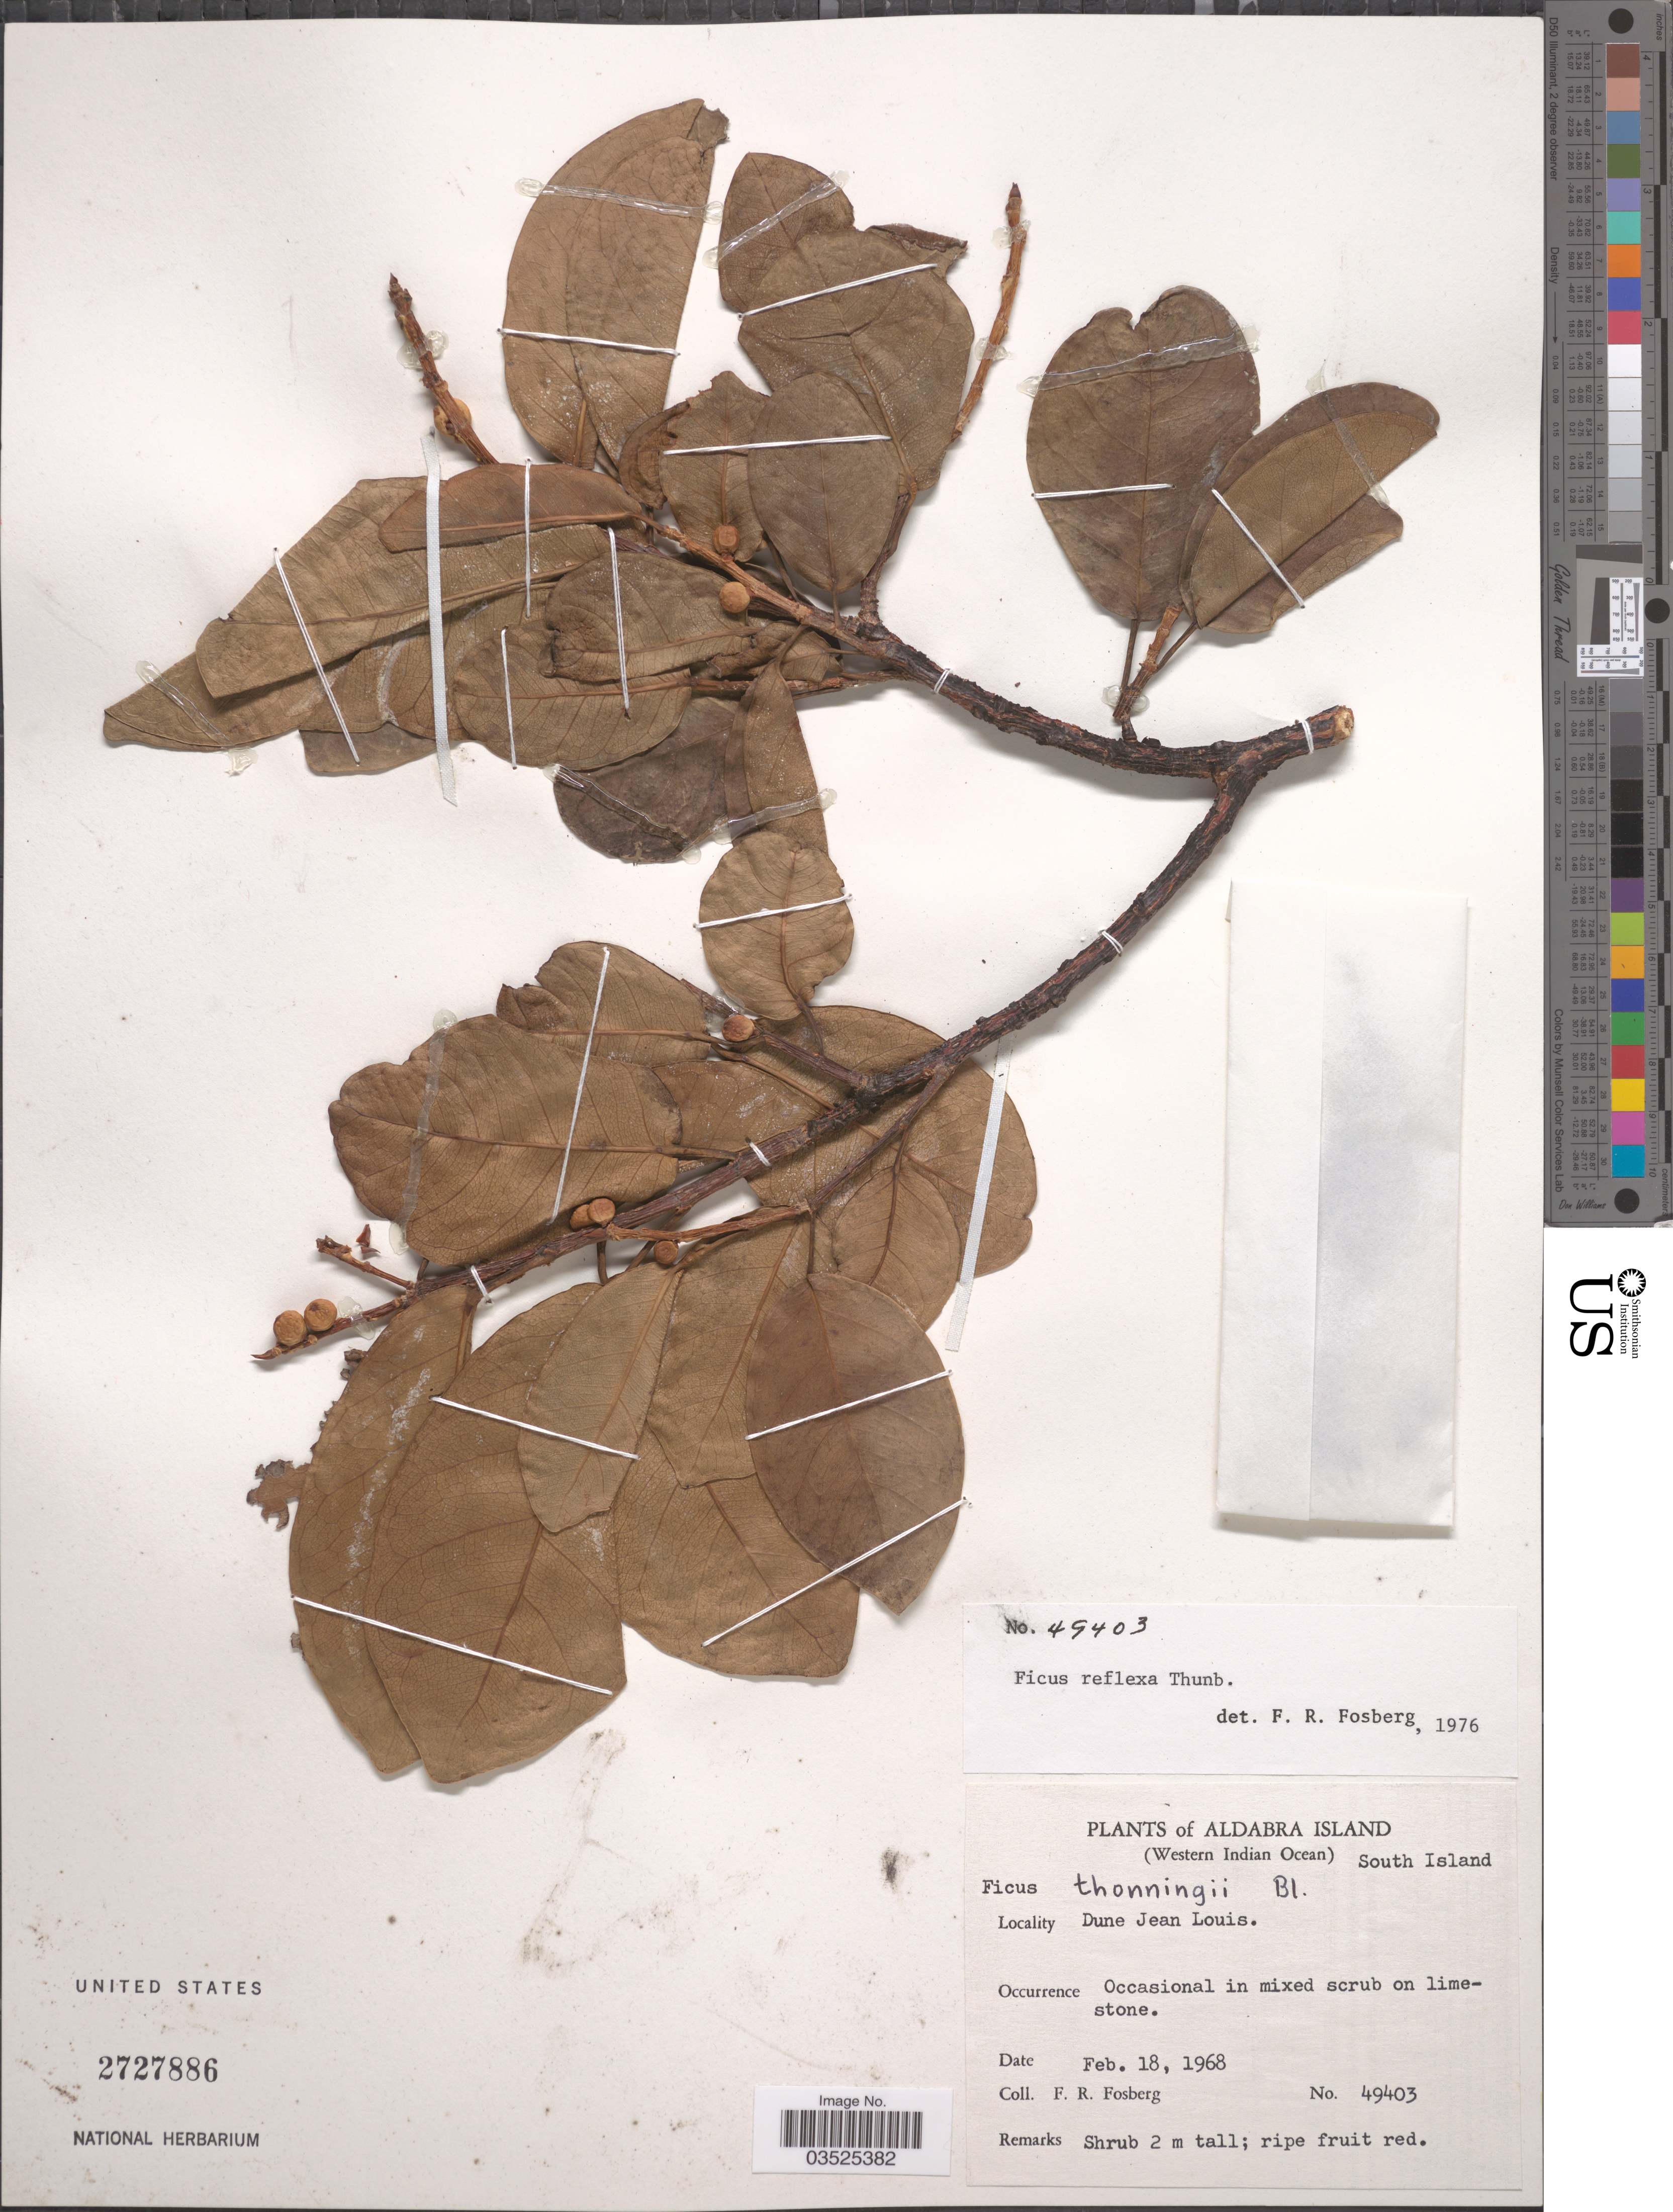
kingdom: Plantae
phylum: Tracheophyta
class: Magnoliopsida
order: Rosales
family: Moraceae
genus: Ficus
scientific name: Ficus reflexa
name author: Thunb.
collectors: F. R. Fosberg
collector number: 49403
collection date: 1968-02-18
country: Seychelles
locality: Aldabra Island (Western Indian Ocean) South Island. Dune Jean Louis.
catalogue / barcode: US 2727886